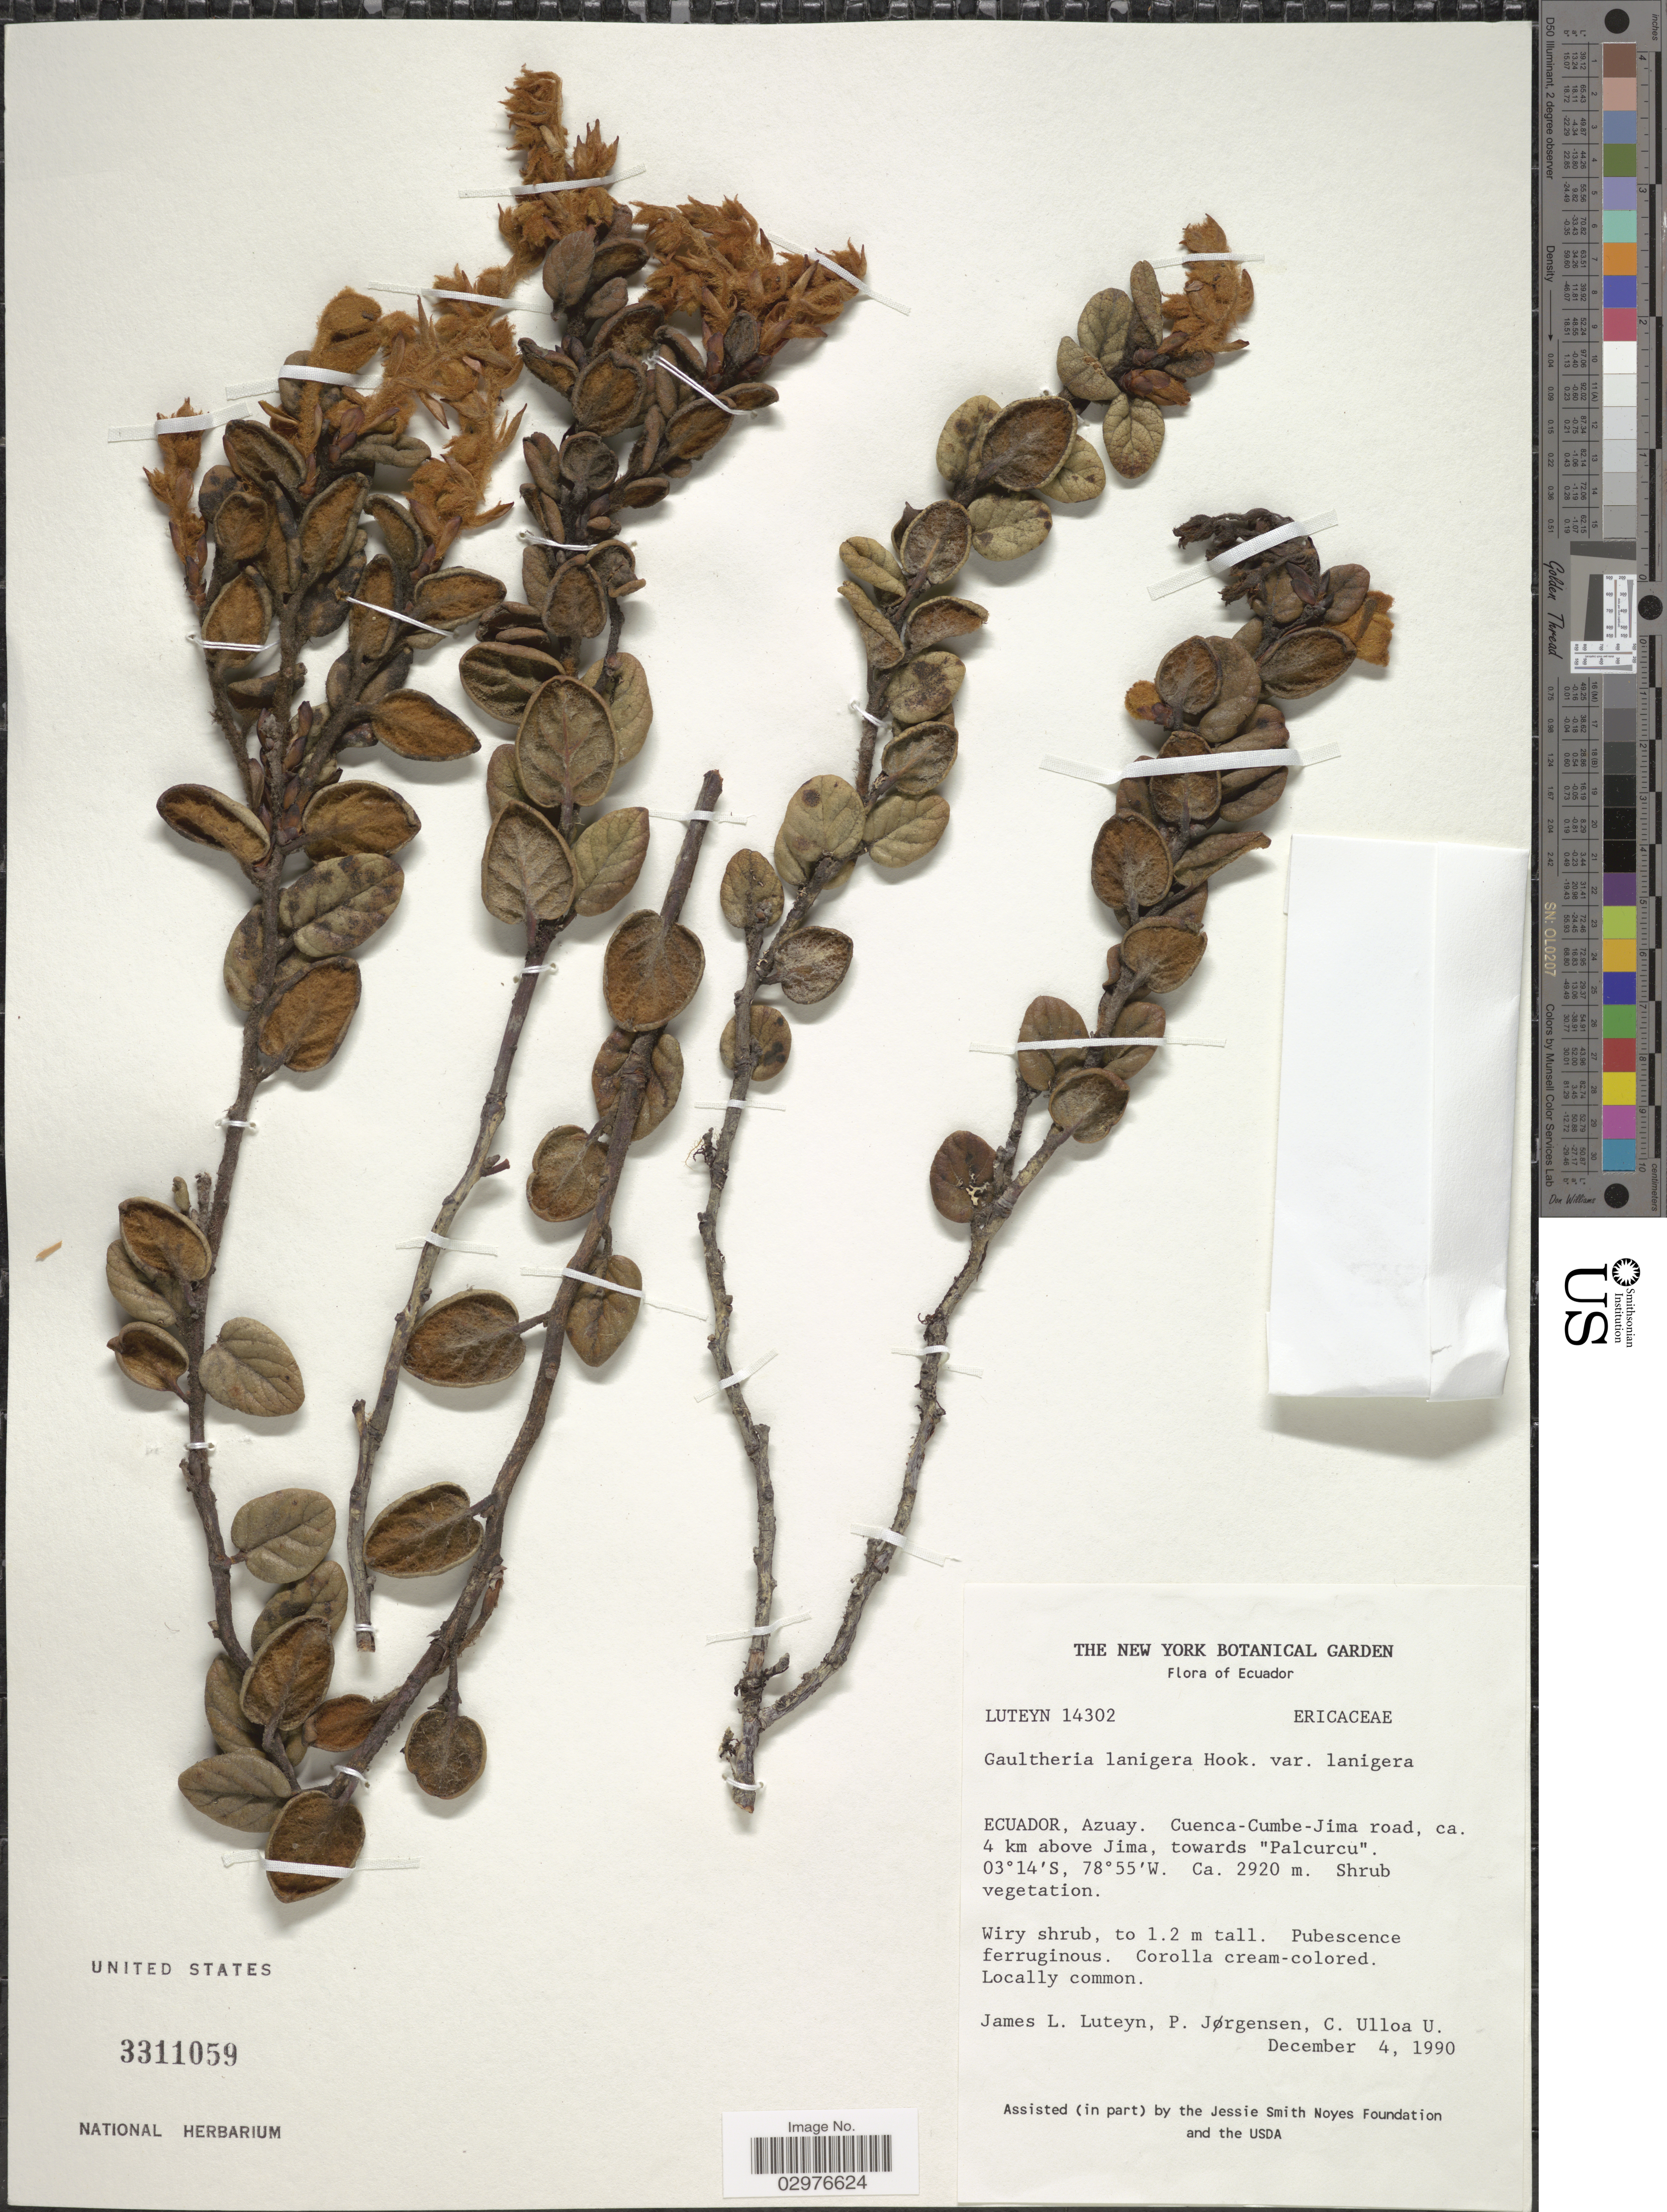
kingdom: Plantae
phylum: Tracheophyta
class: Magnoliopsida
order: Ericales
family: Ericaceae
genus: Gaultheria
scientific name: Gaultheria lanigera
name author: Hook.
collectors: J. Luteyn, P. Jørgensen & C. Ulloa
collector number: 14302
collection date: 1990-12-04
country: Ecuador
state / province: Azuay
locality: Cuenca-Cumbe-Jima road, ca. 4 km above Jima, towards "Palcurcu".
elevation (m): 2920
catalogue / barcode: US 3311059